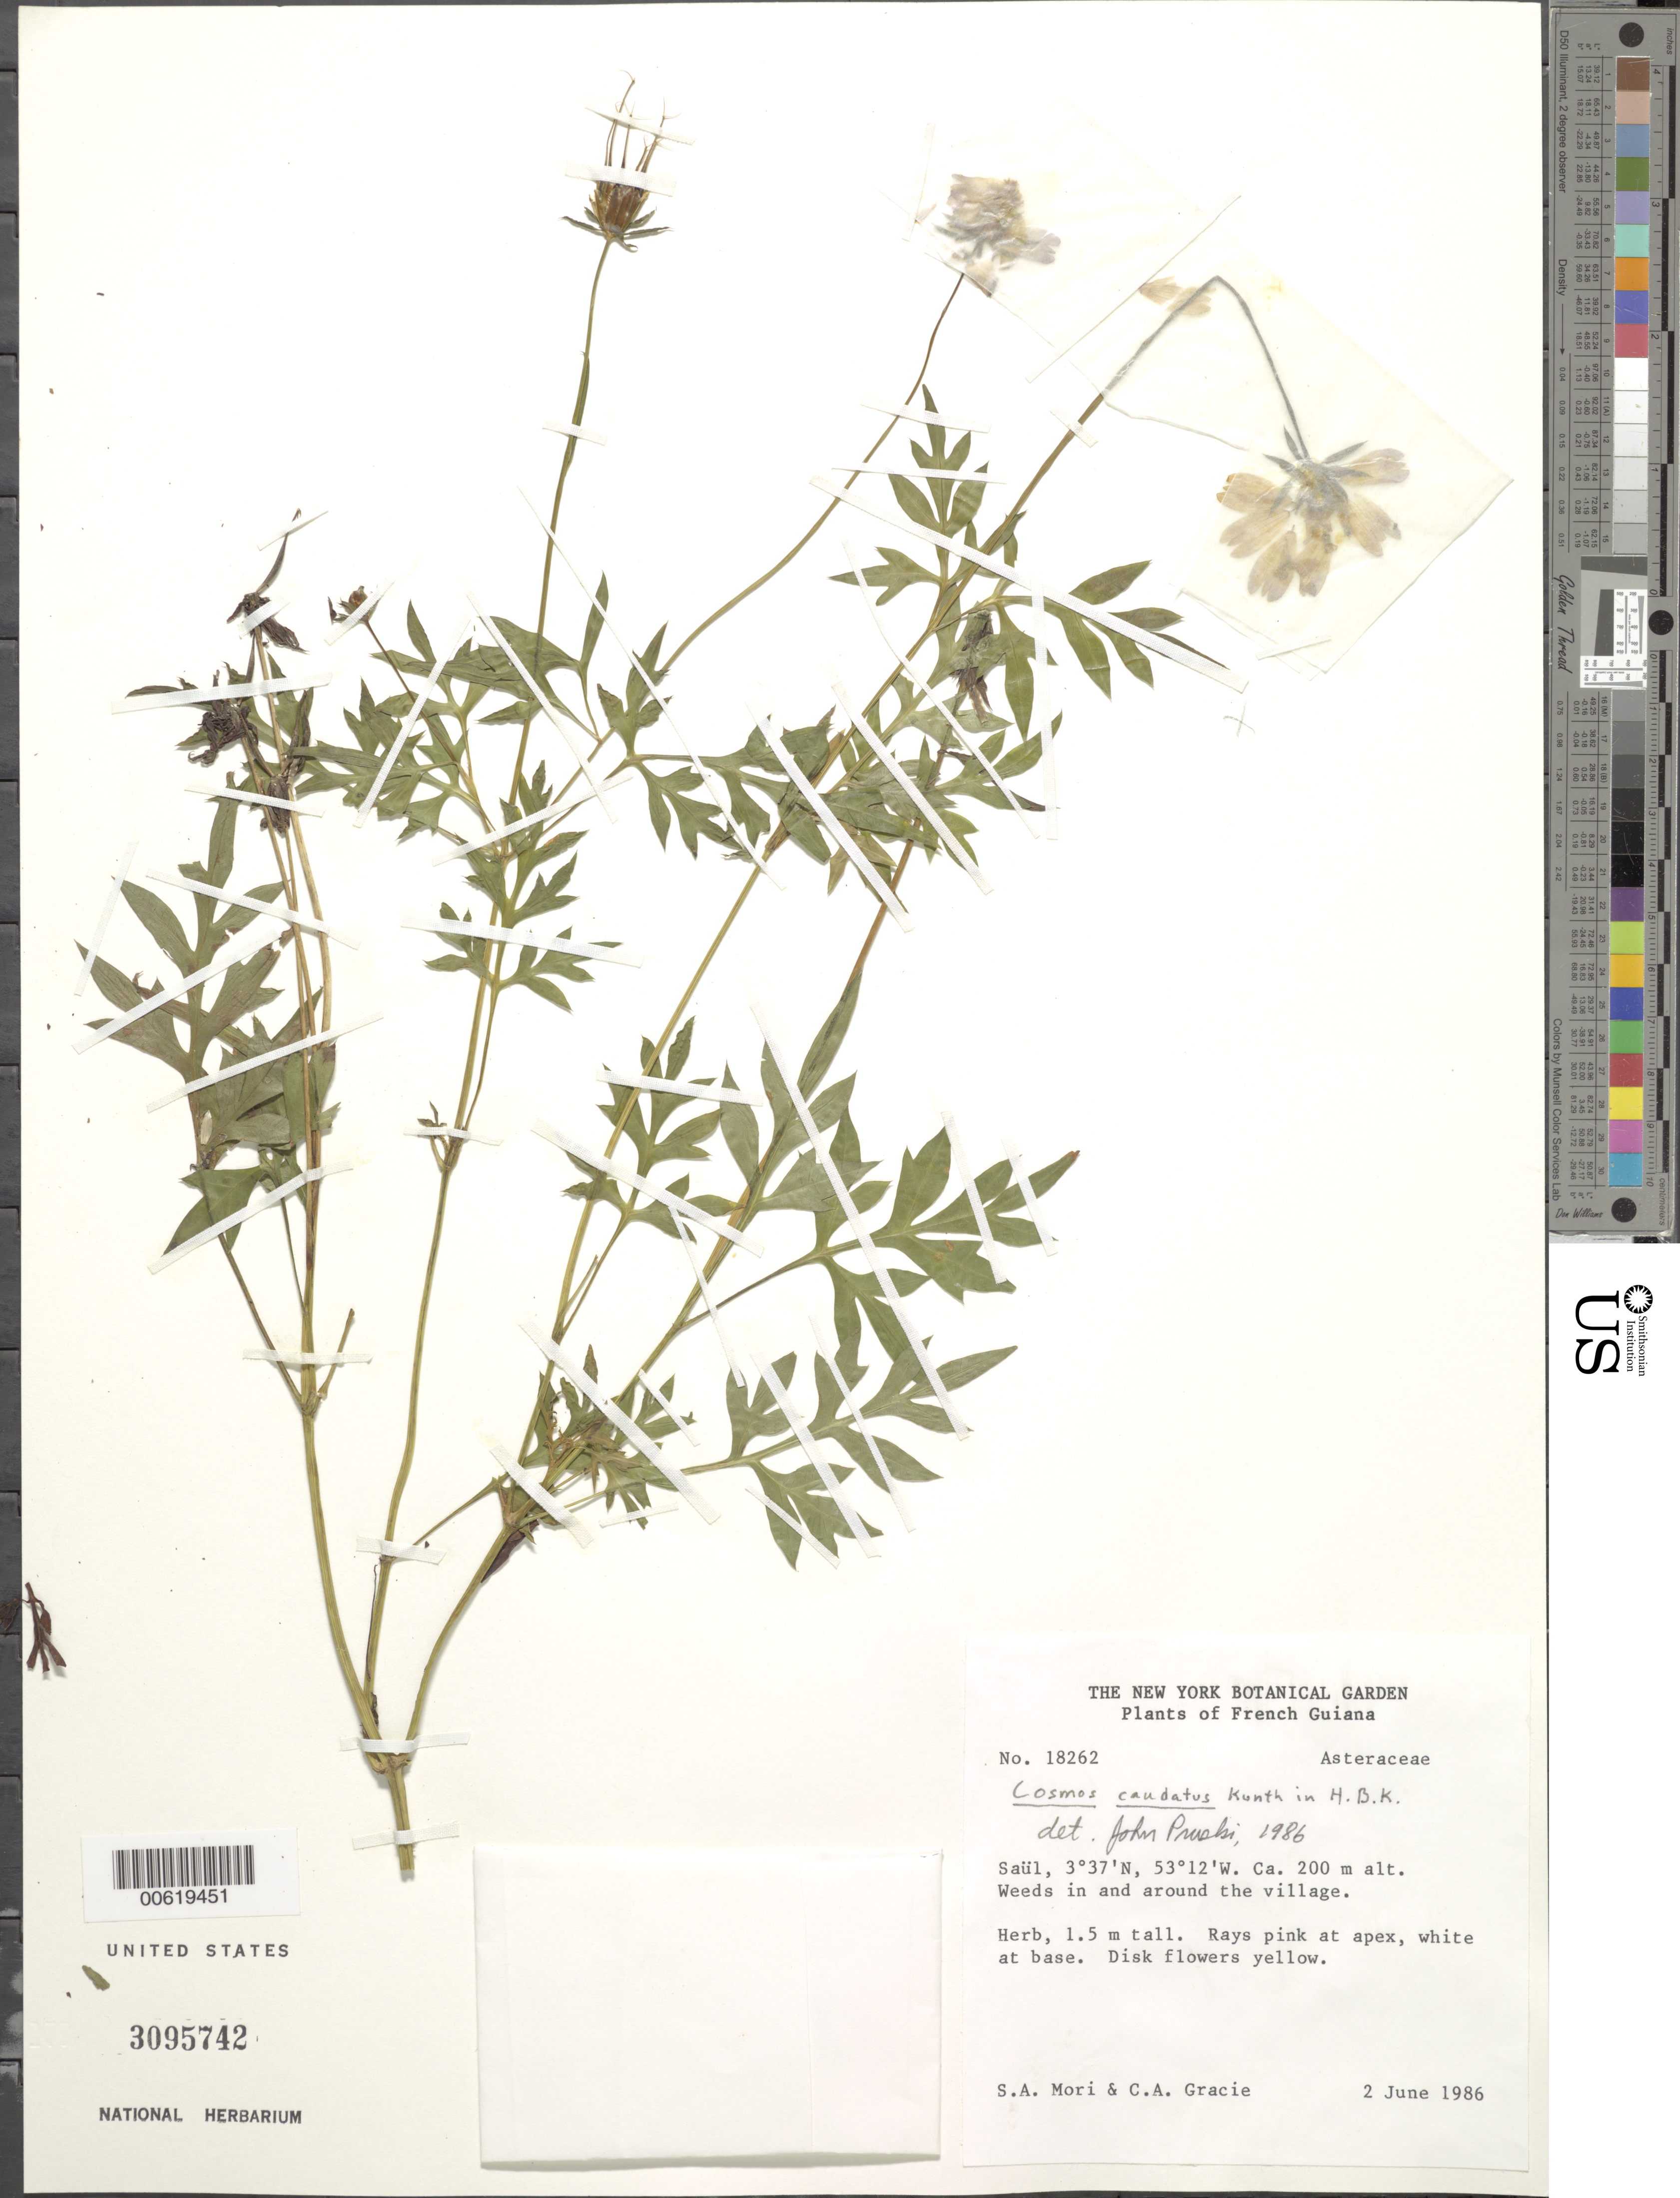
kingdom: Plantae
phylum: Tracheophyta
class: Magnoliopsida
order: Asterales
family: Asteraceae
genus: Cosmos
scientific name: Cosmos sulphureus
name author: Cav.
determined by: Pruski, J. F.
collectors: S. Mori & C. A. Gracie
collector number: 18262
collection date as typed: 2-Jun-86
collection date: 1986-06-02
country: French Guiana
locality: Saül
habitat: Weeds in and around the village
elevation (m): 200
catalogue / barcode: US 3095742